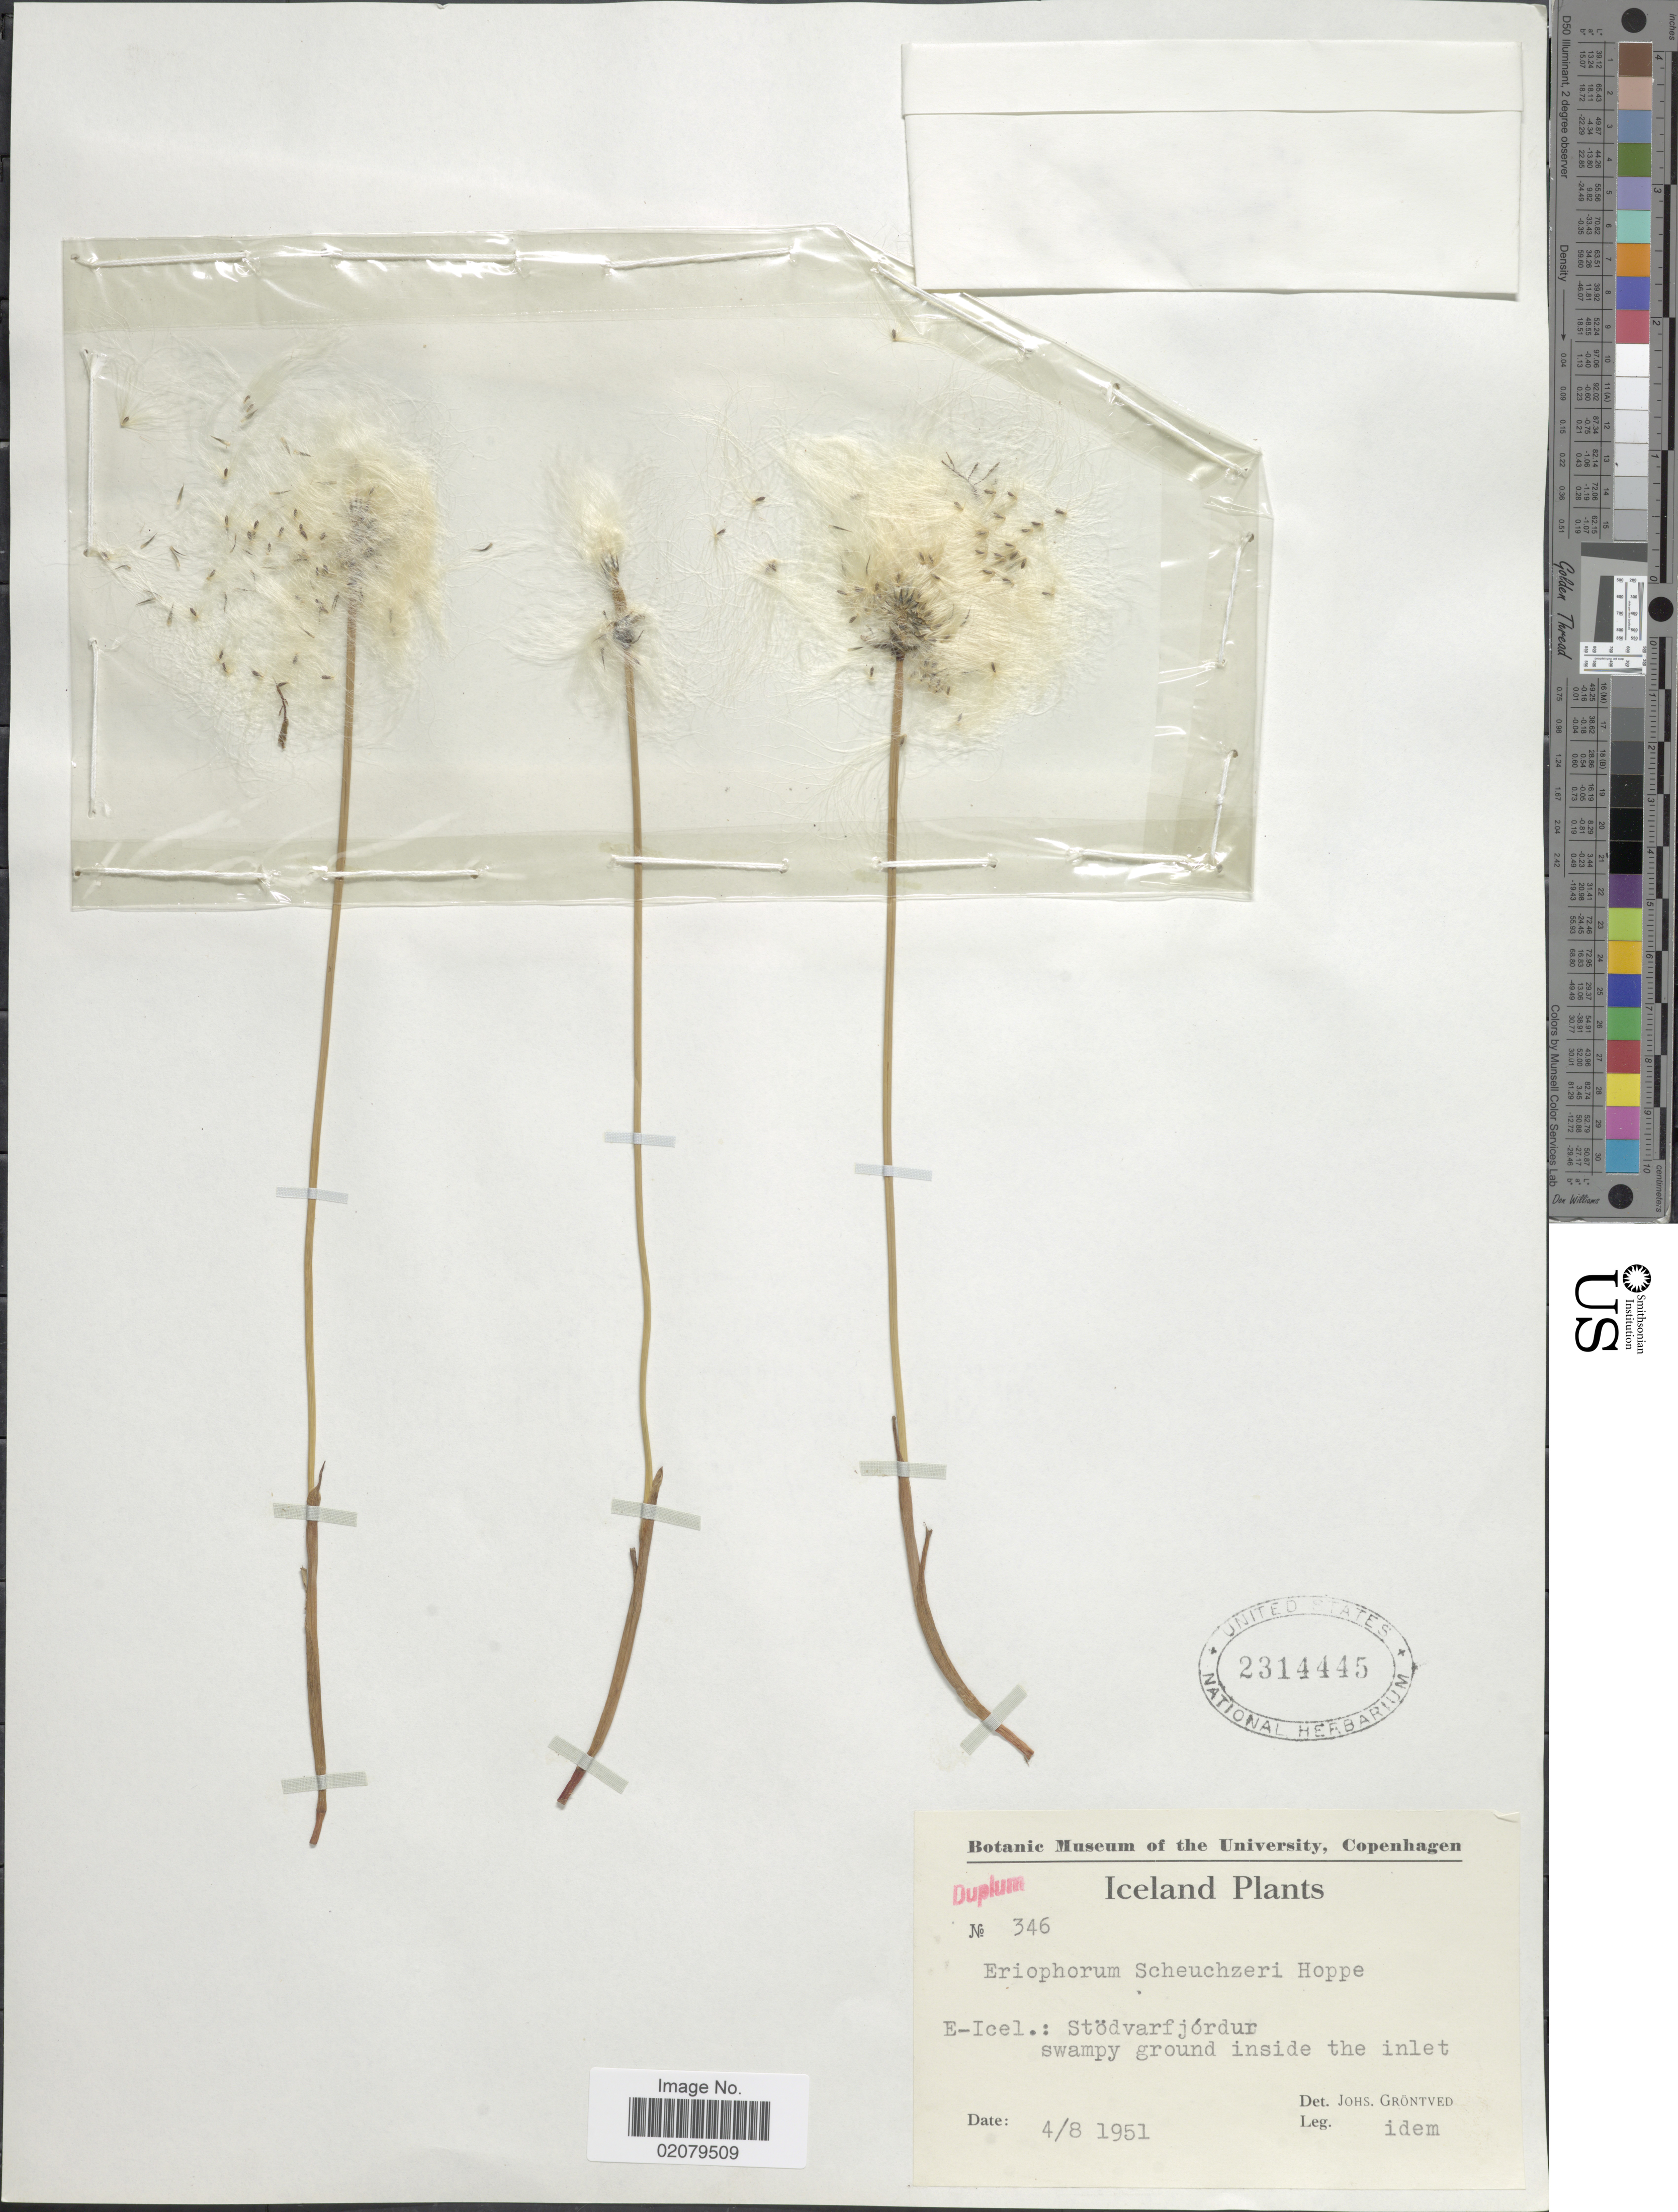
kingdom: Plantae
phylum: Tracheophyta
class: Liliopsida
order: Poales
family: Cyperaceae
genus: Eriophorum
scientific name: Eriophorum scheuchzeri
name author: Hoppe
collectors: J. Gröntved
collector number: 346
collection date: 1951-08-04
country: Iceland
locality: Iceland: E-Icel.: Stodvarfjordur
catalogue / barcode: US 2314445